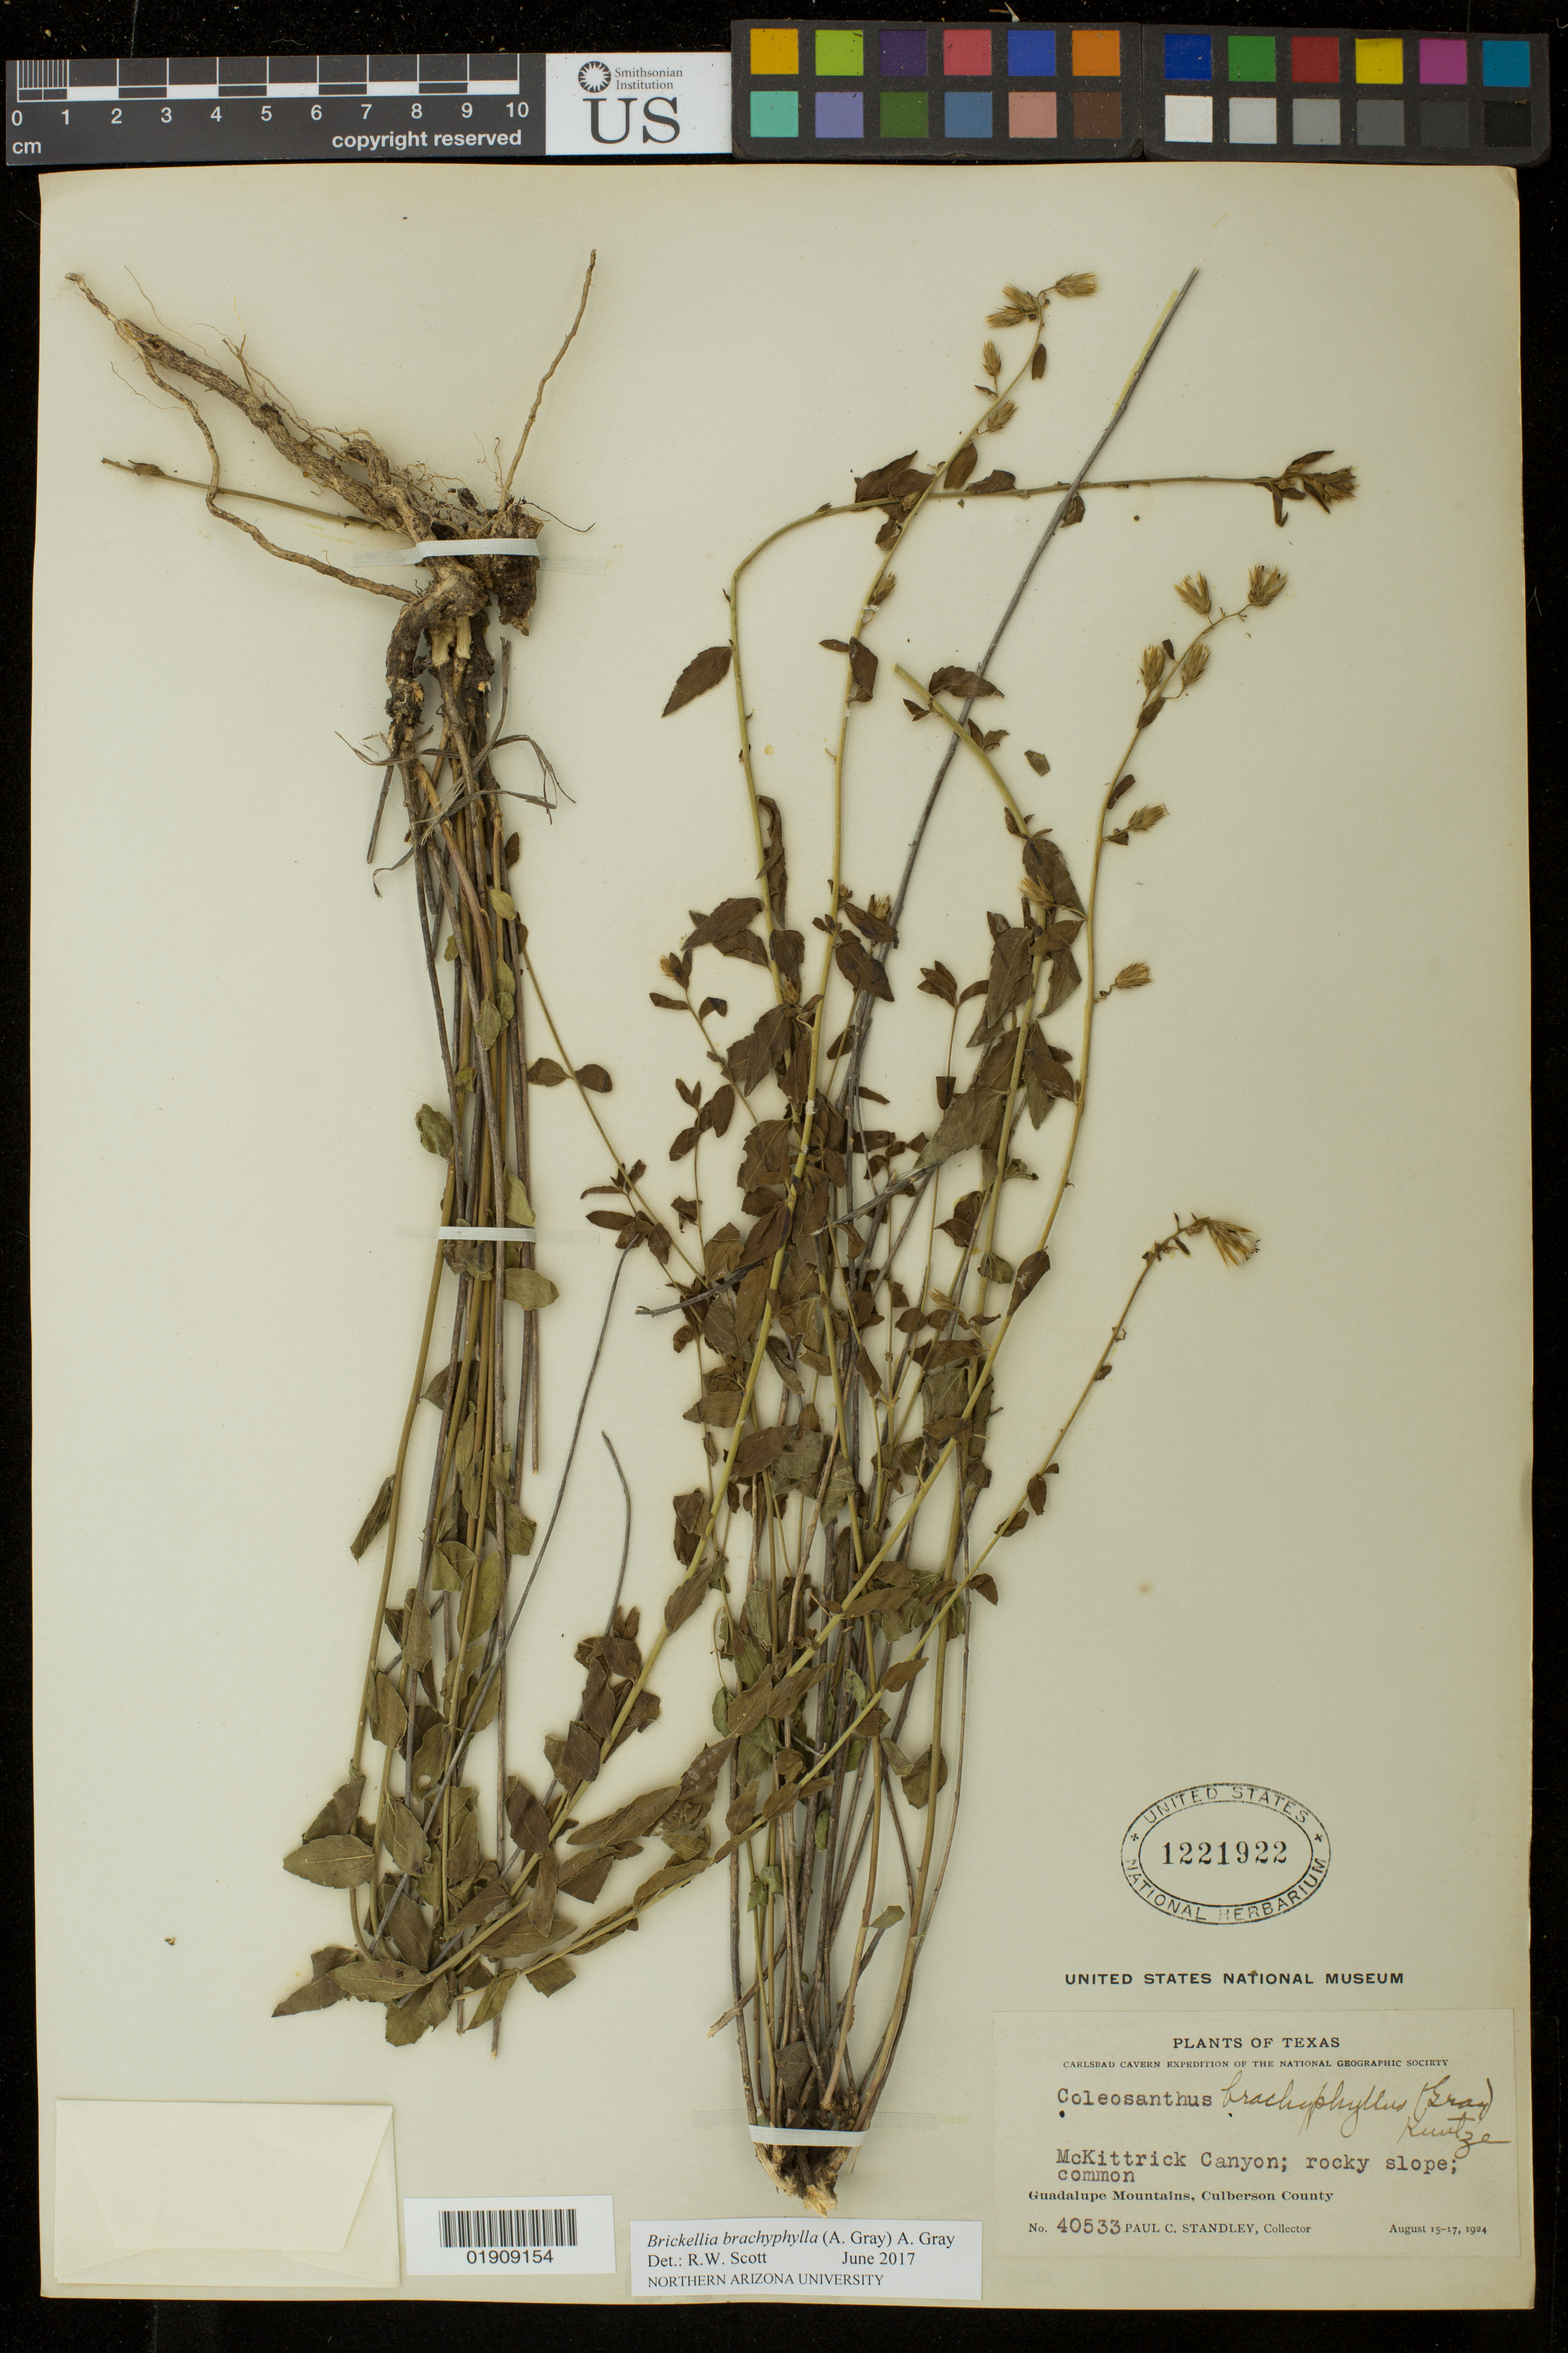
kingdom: Plantae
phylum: Tracheophyta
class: Magnoliopsida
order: Asterales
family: Asteraceae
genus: Brickellia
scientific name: Brickellia brachyphylla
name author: (A. Gray) A. Gray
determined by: Scott, Randall W., (ASC), Northern Arizona University (UNITED STATES)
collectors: P. C. Standley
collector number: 40533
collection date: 1924-08-15/1924-08-17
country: United States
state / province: Texas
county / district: Culberson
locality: McKittrick Canyon. Guadalupe Mountains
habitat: Rocky slope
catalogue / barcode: US 1221922